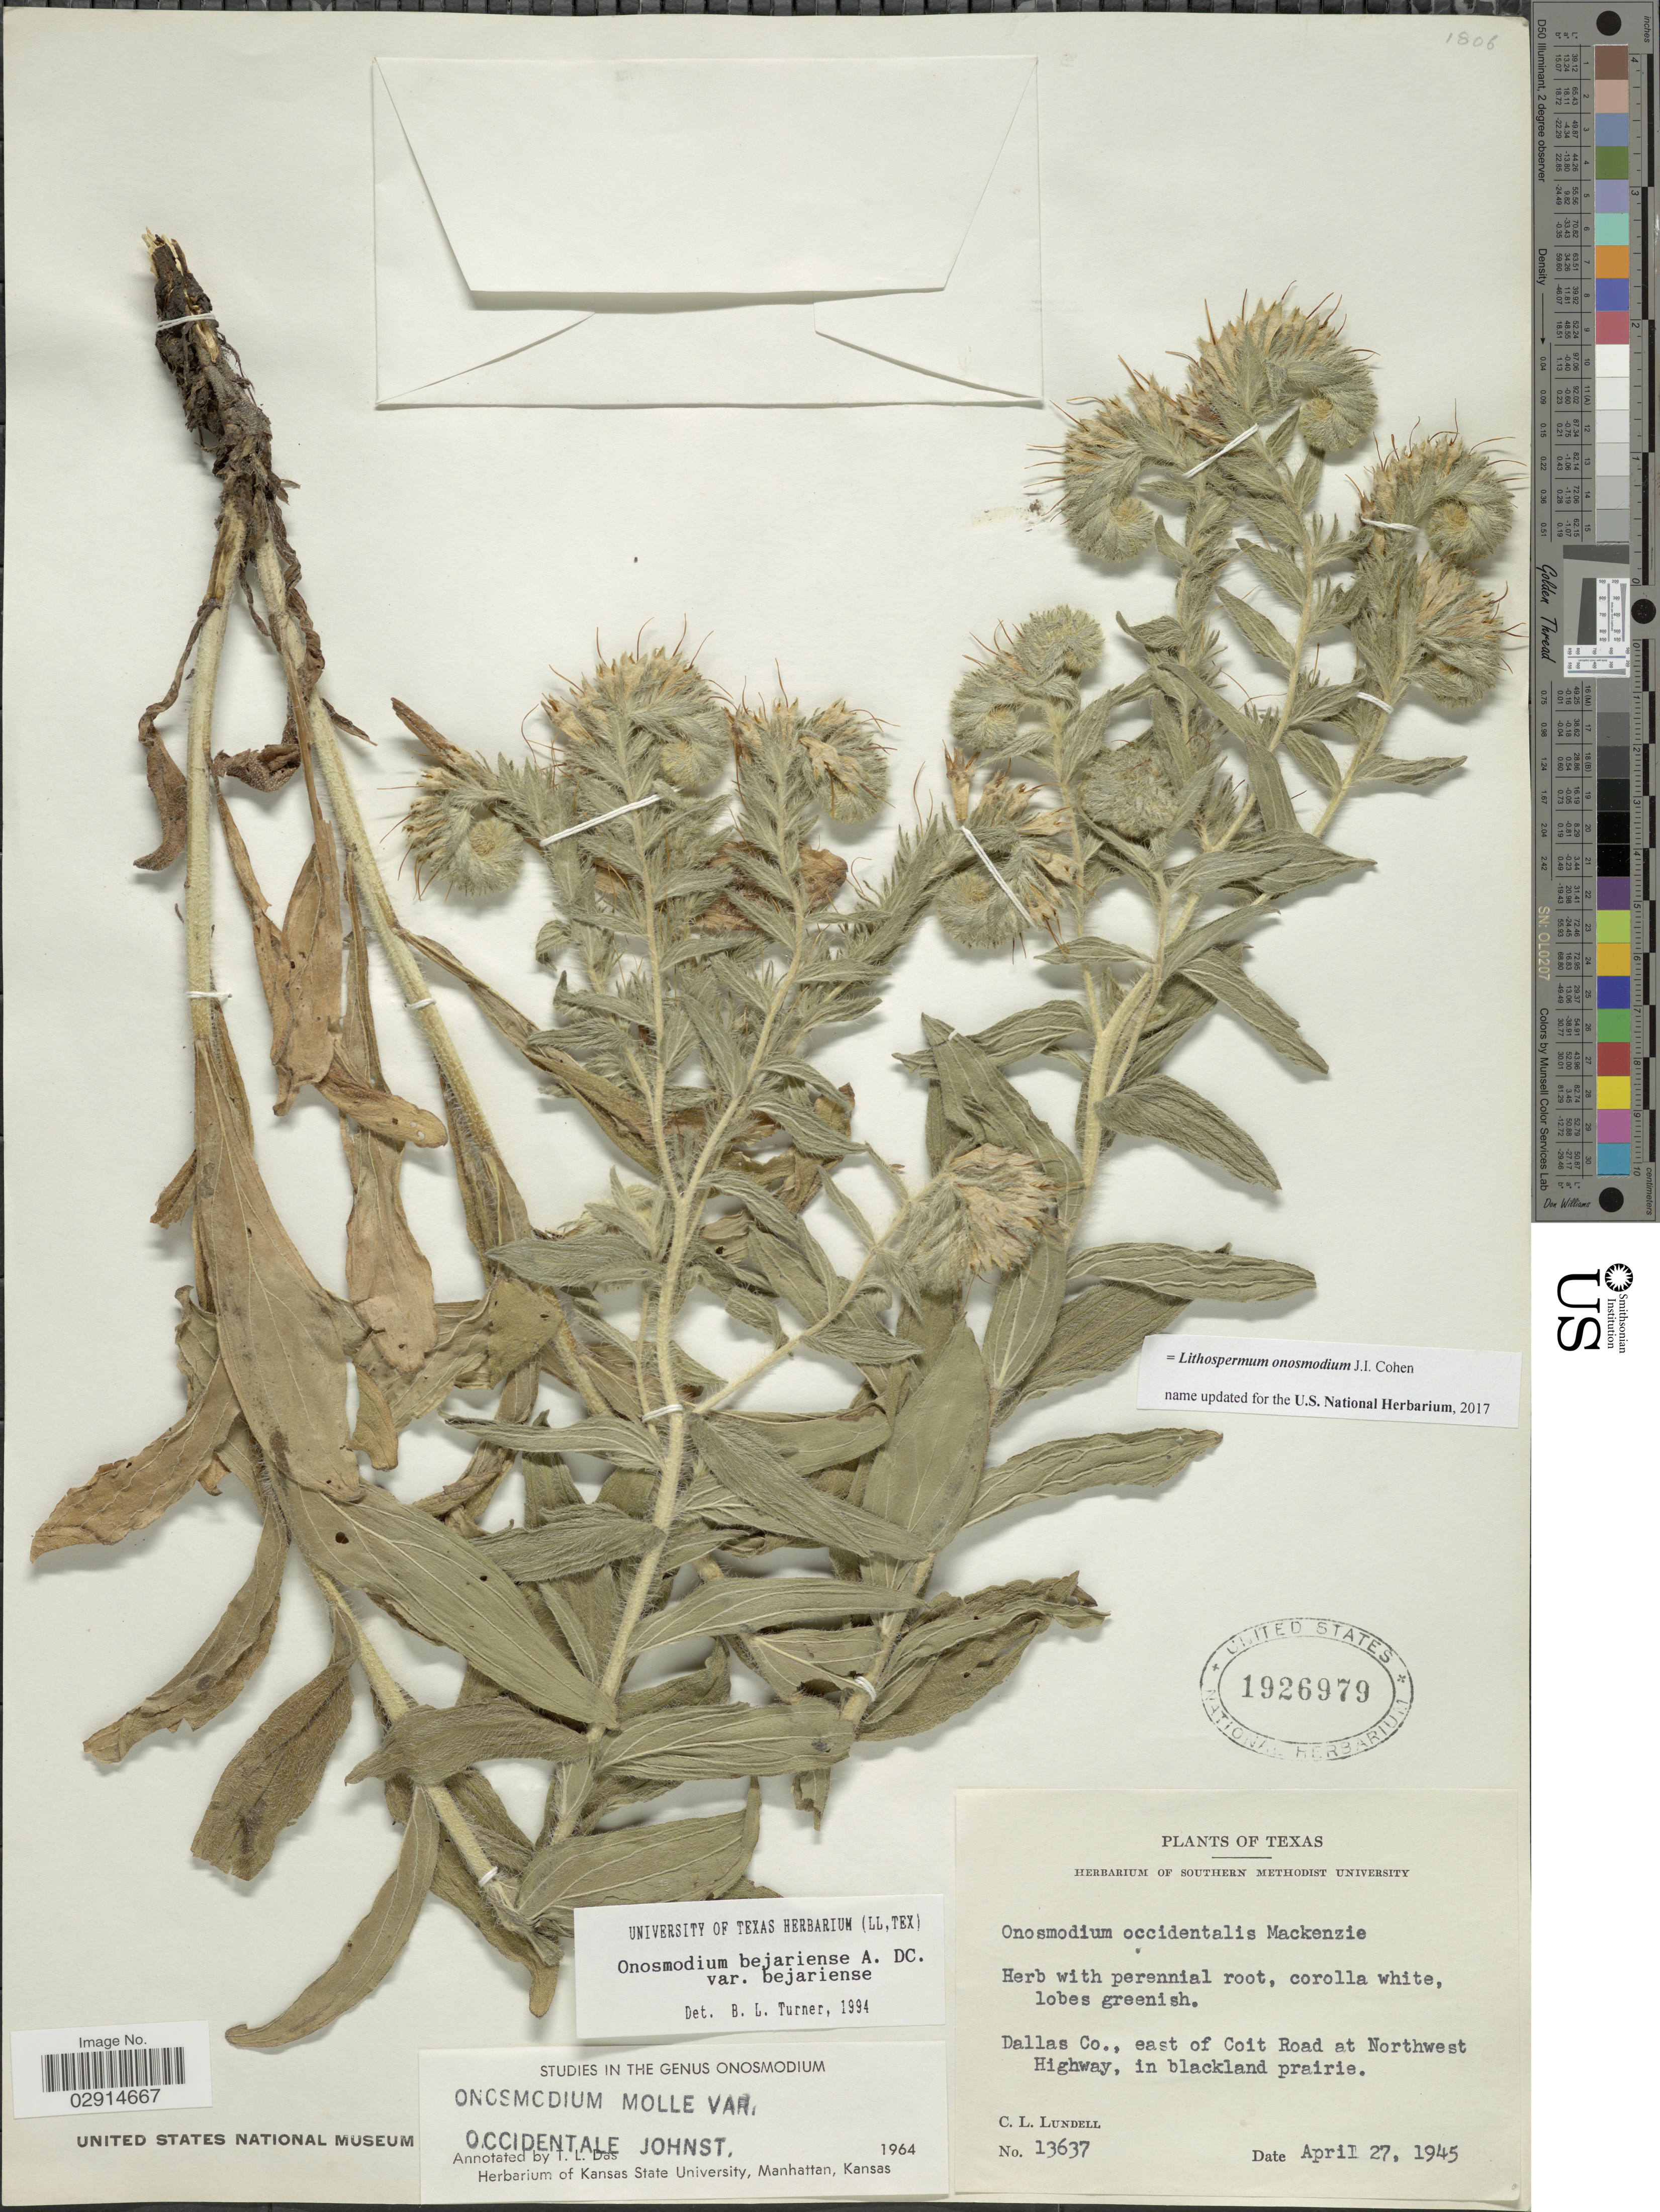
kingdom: Plantae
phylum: Tracheophyta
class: Magnoliopsida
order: Boraginales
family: Boraginaceae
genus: Lithospermum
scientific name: Lithospermum onosmodium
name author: Cohen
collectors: C. L. Lundell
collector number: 13637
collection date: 1945-04-27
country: United States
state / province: Texas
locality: Dallas Co., east of Coit Road at Northwest Highway, in blackland prairie.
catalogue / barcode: US 1926979